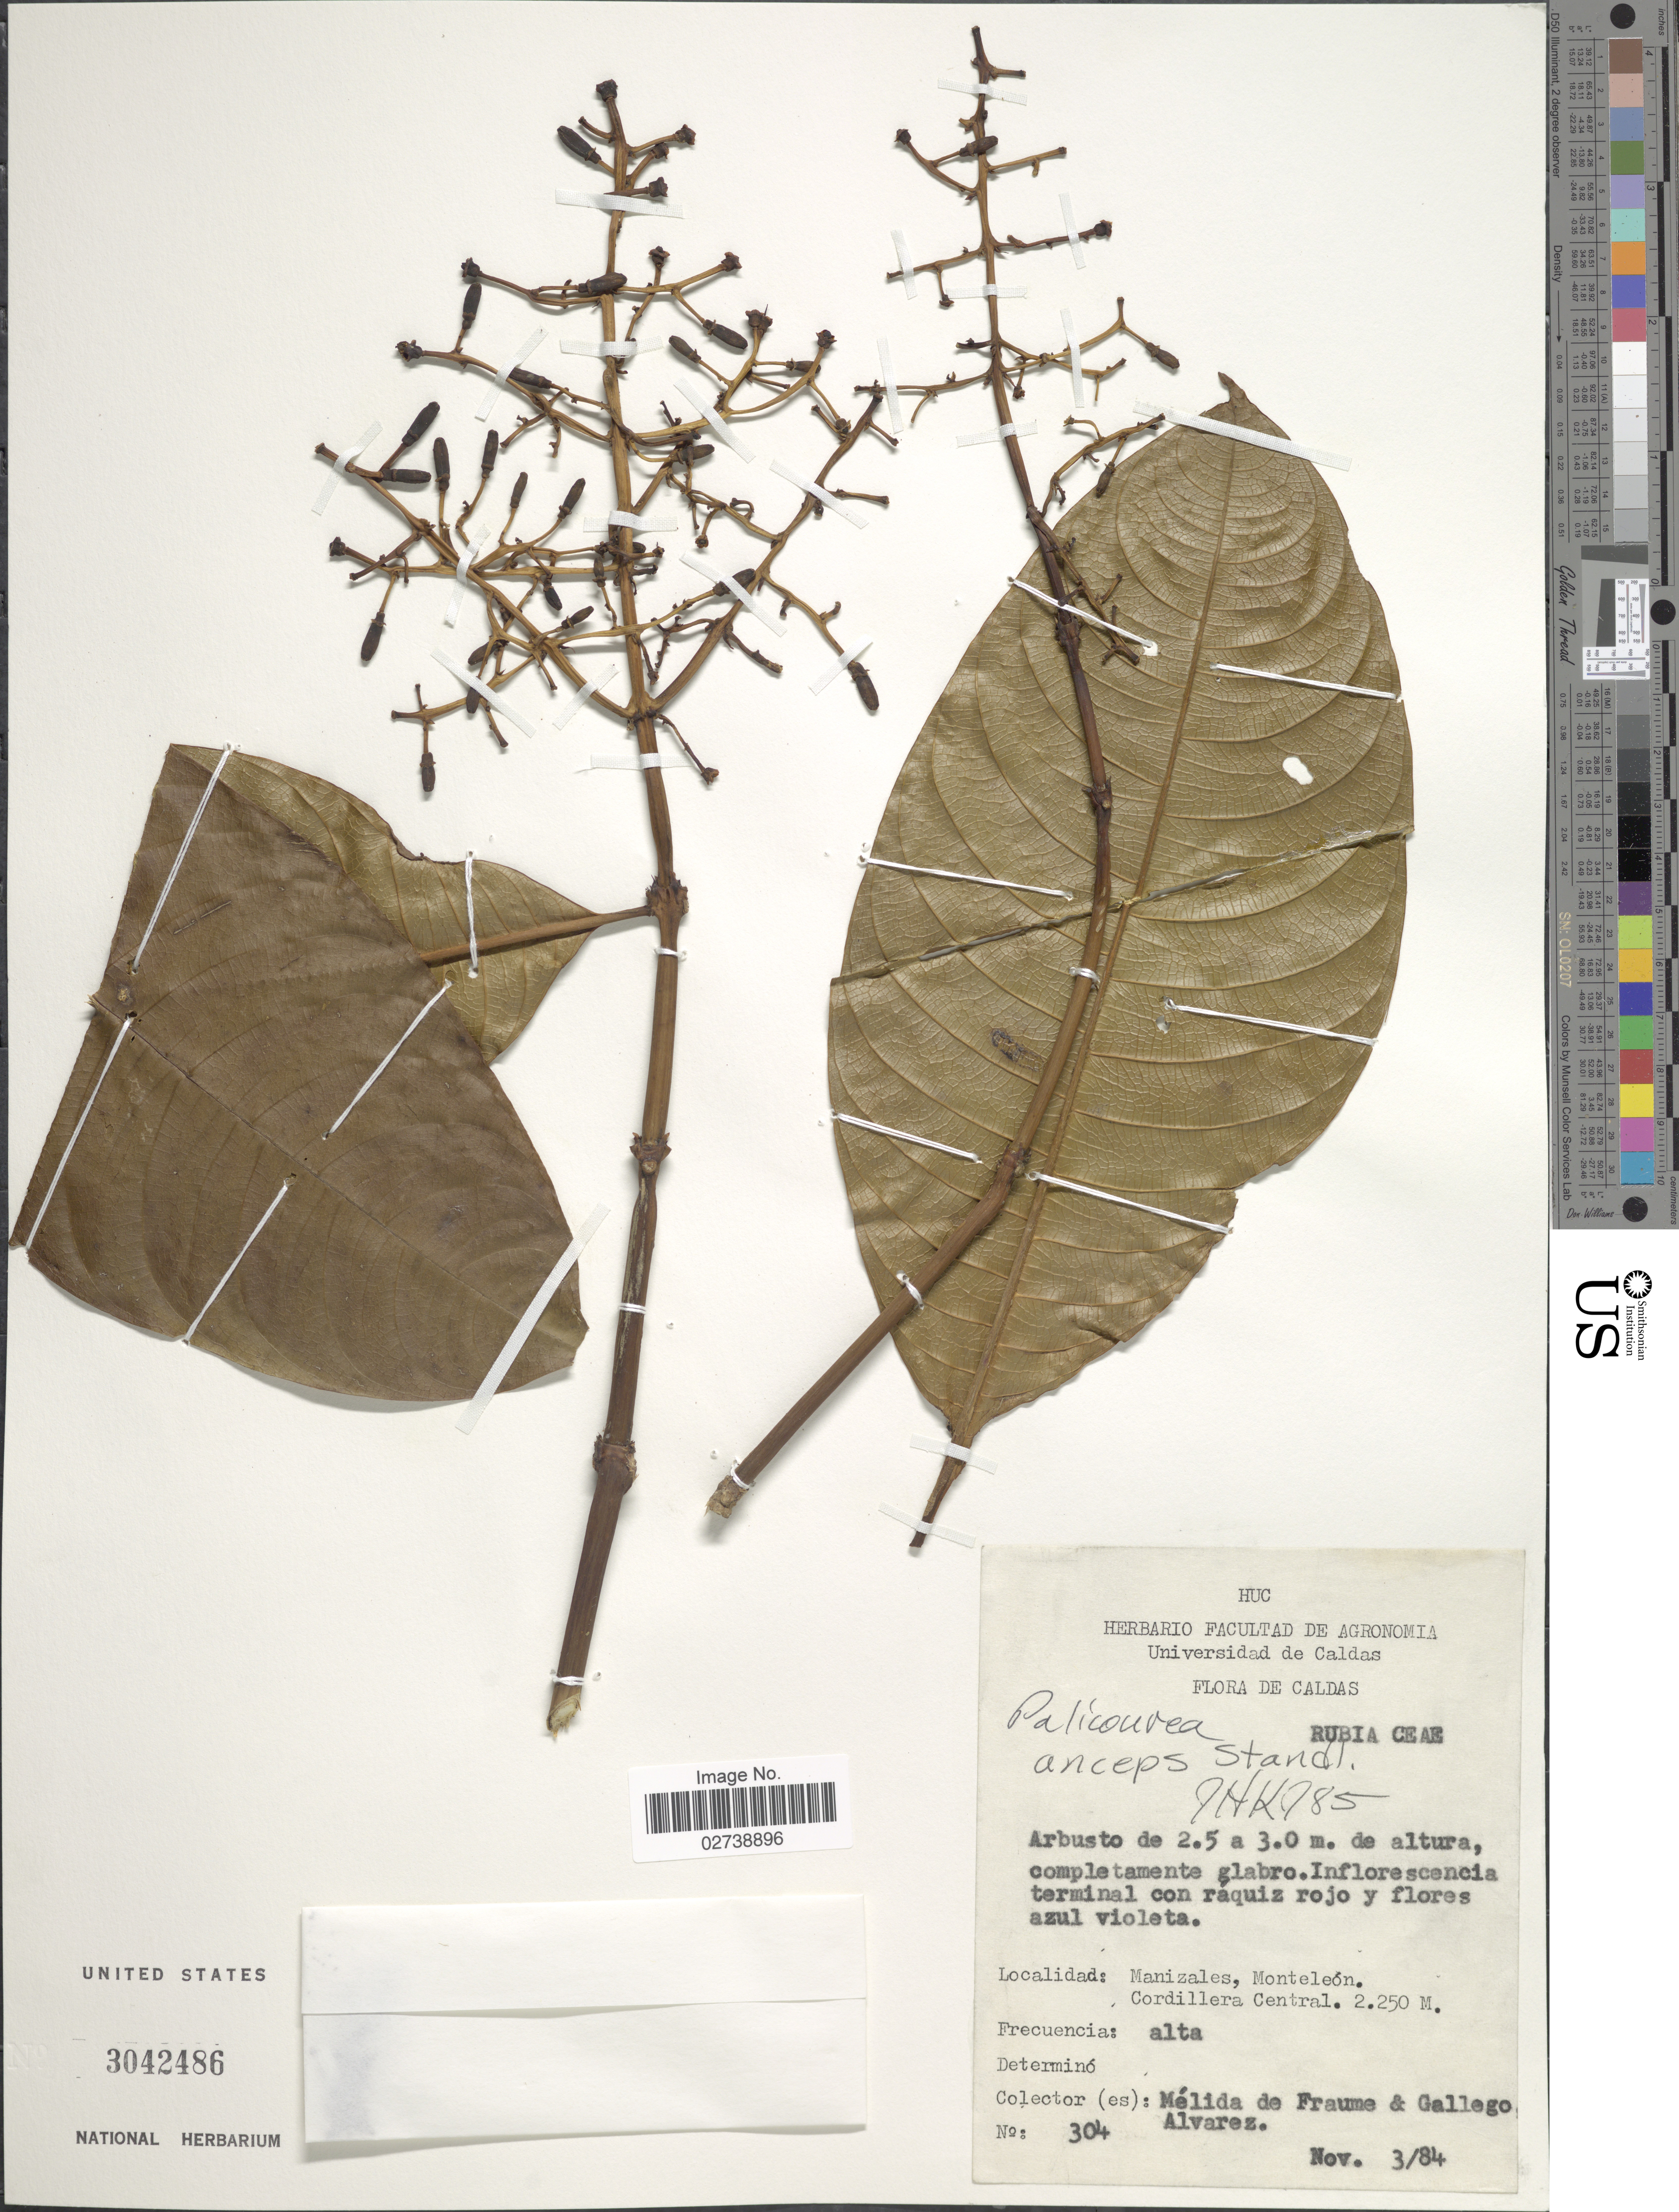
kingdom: Plantae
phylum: Tracheophyta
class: Magnoliopsida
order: Gentianales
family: Rubiaceae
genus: Palicourea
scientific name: Palicourea anceps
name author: Standl.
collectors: M. Fraume, -. Gallego & -- Alvarez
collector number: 304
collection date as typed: Transcribed d/m/y: 3/11/84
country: Colombia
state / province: Caldas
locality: Caldas, Manizales, Monteleon, Cordillera Central.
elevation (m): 2250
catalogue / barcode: US 3042486